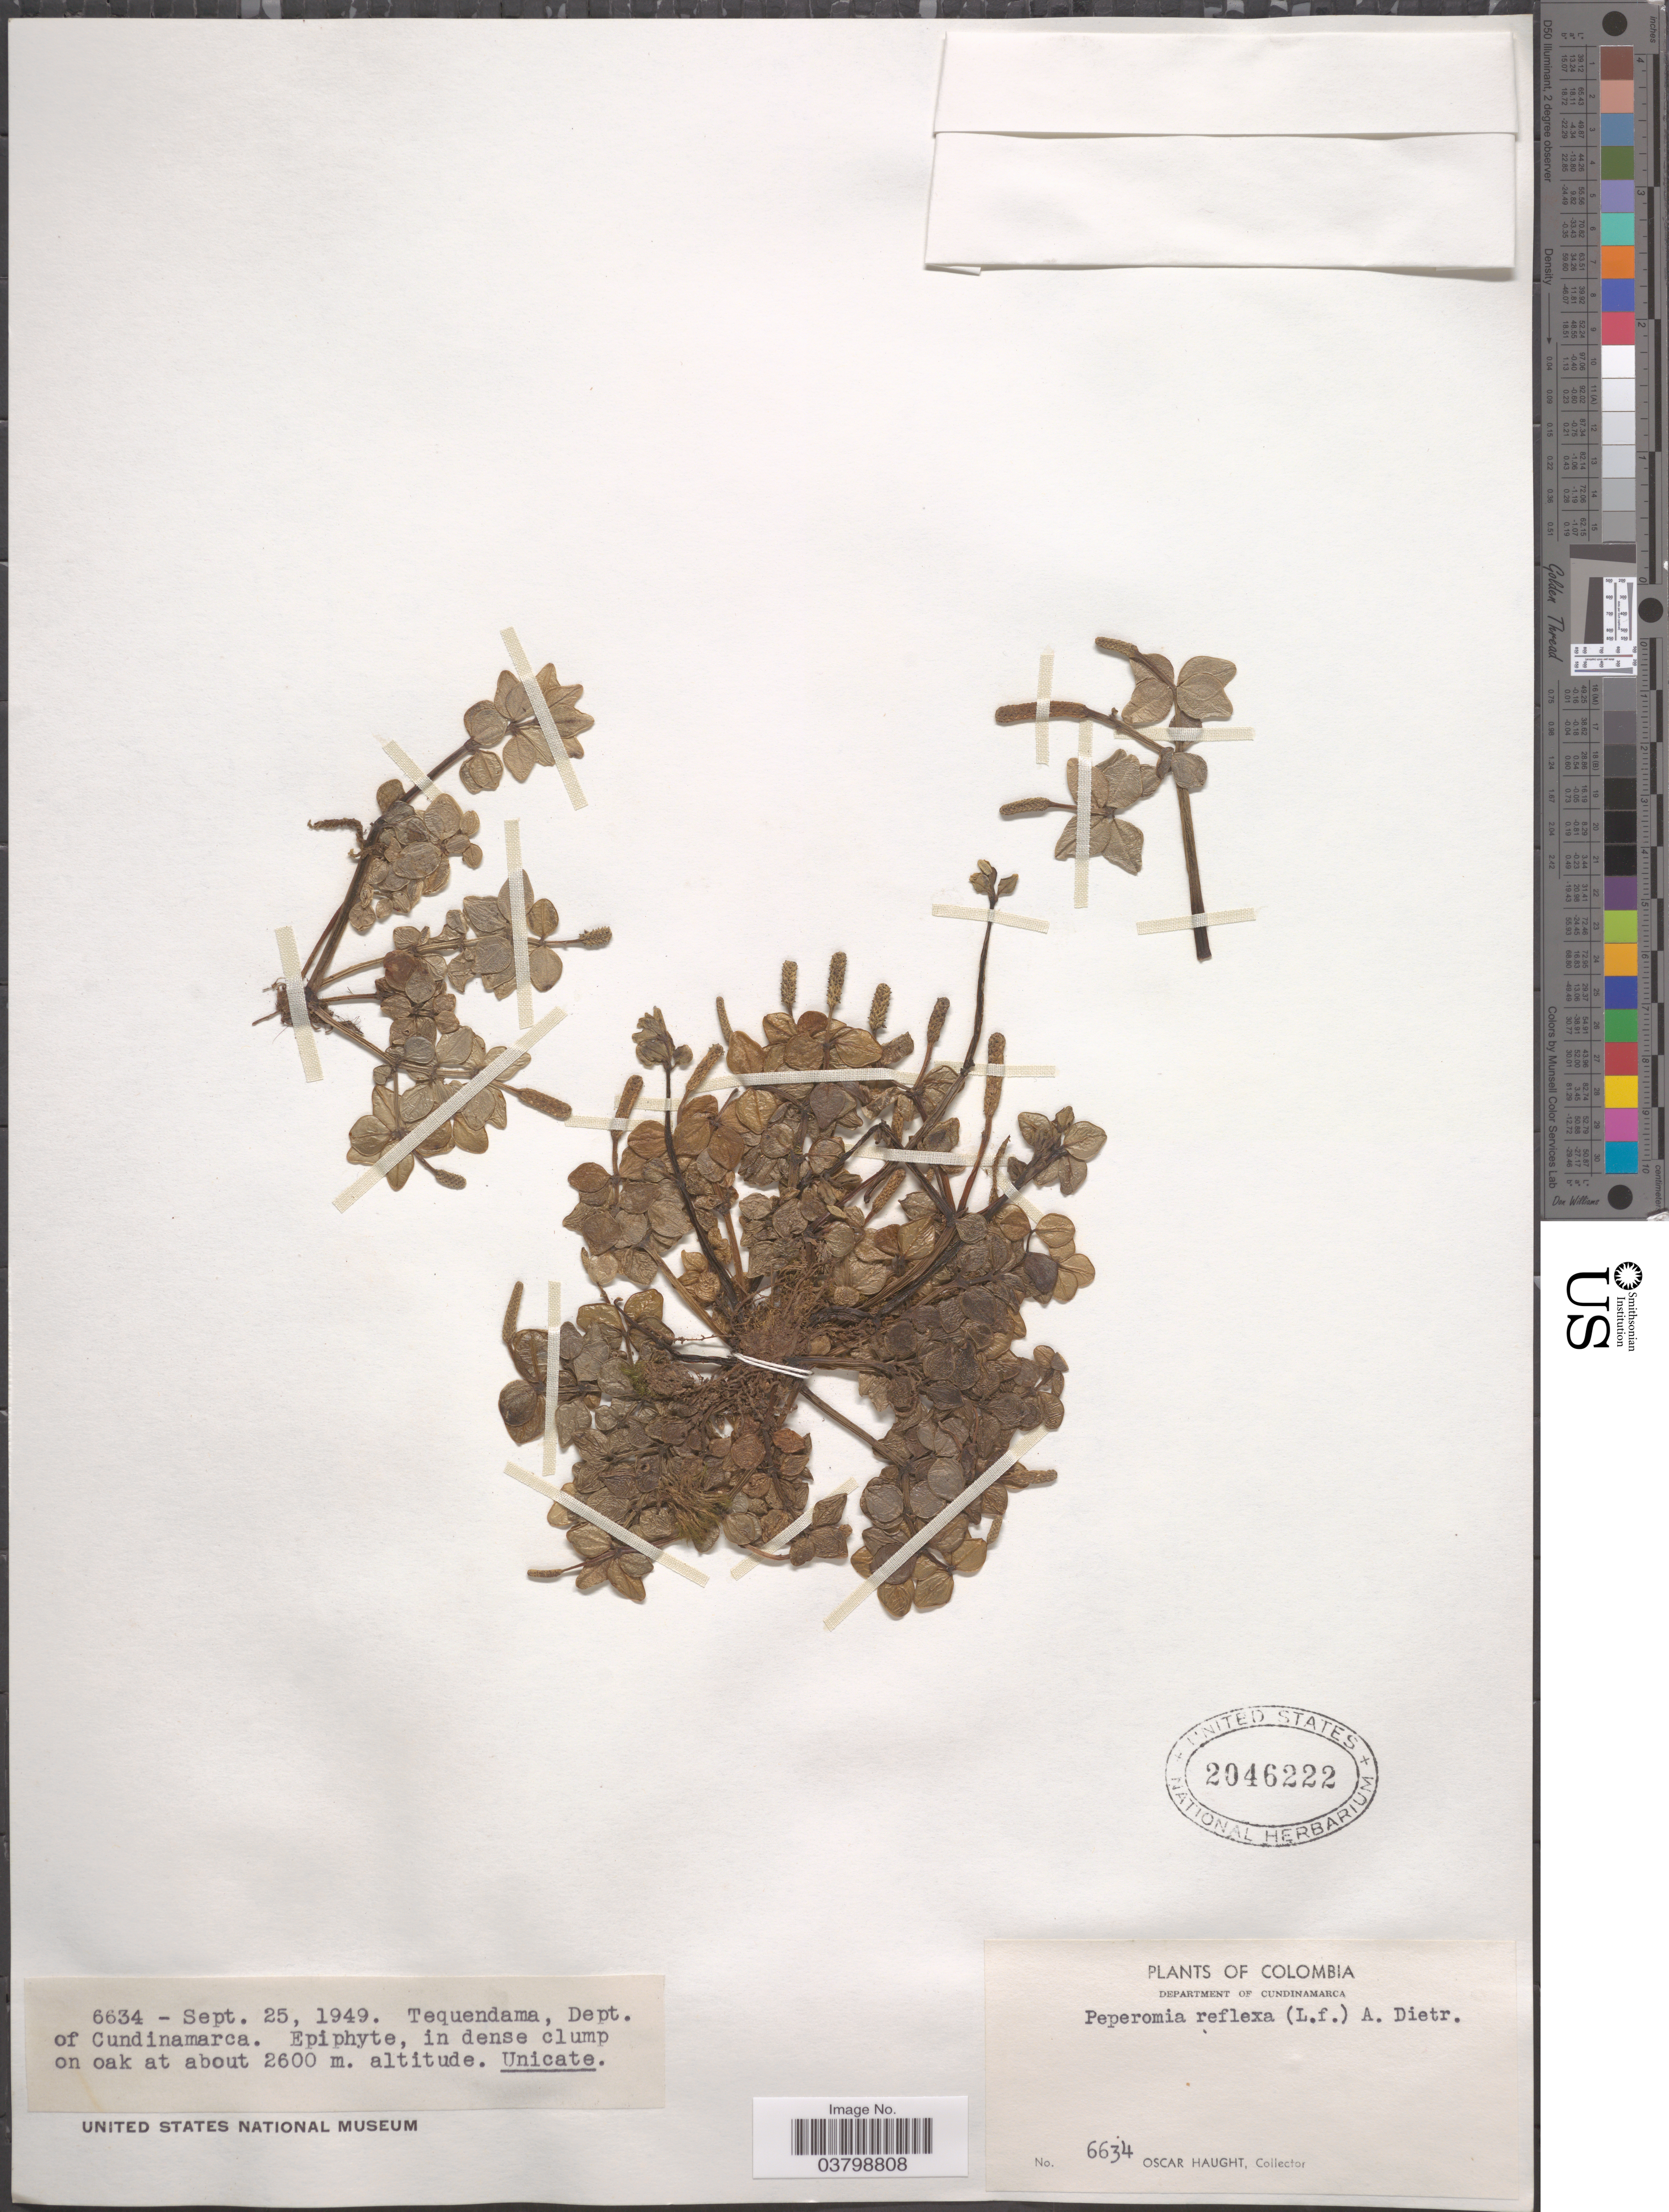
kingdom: Plantae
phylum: Tracheophyta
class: Magnoliopsida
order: Piperales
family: Piperaceae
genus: Peperomia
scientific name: Peperomia tetraphylla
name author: (G. Forst.) Hook. & Arn.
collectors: O. L. Haught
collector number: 6634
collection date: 1949-04-25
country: Colombia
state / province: Cundinamarca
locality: Tequendama, Department of Cundinamarca.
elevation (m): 2600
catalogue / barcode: US 2046222